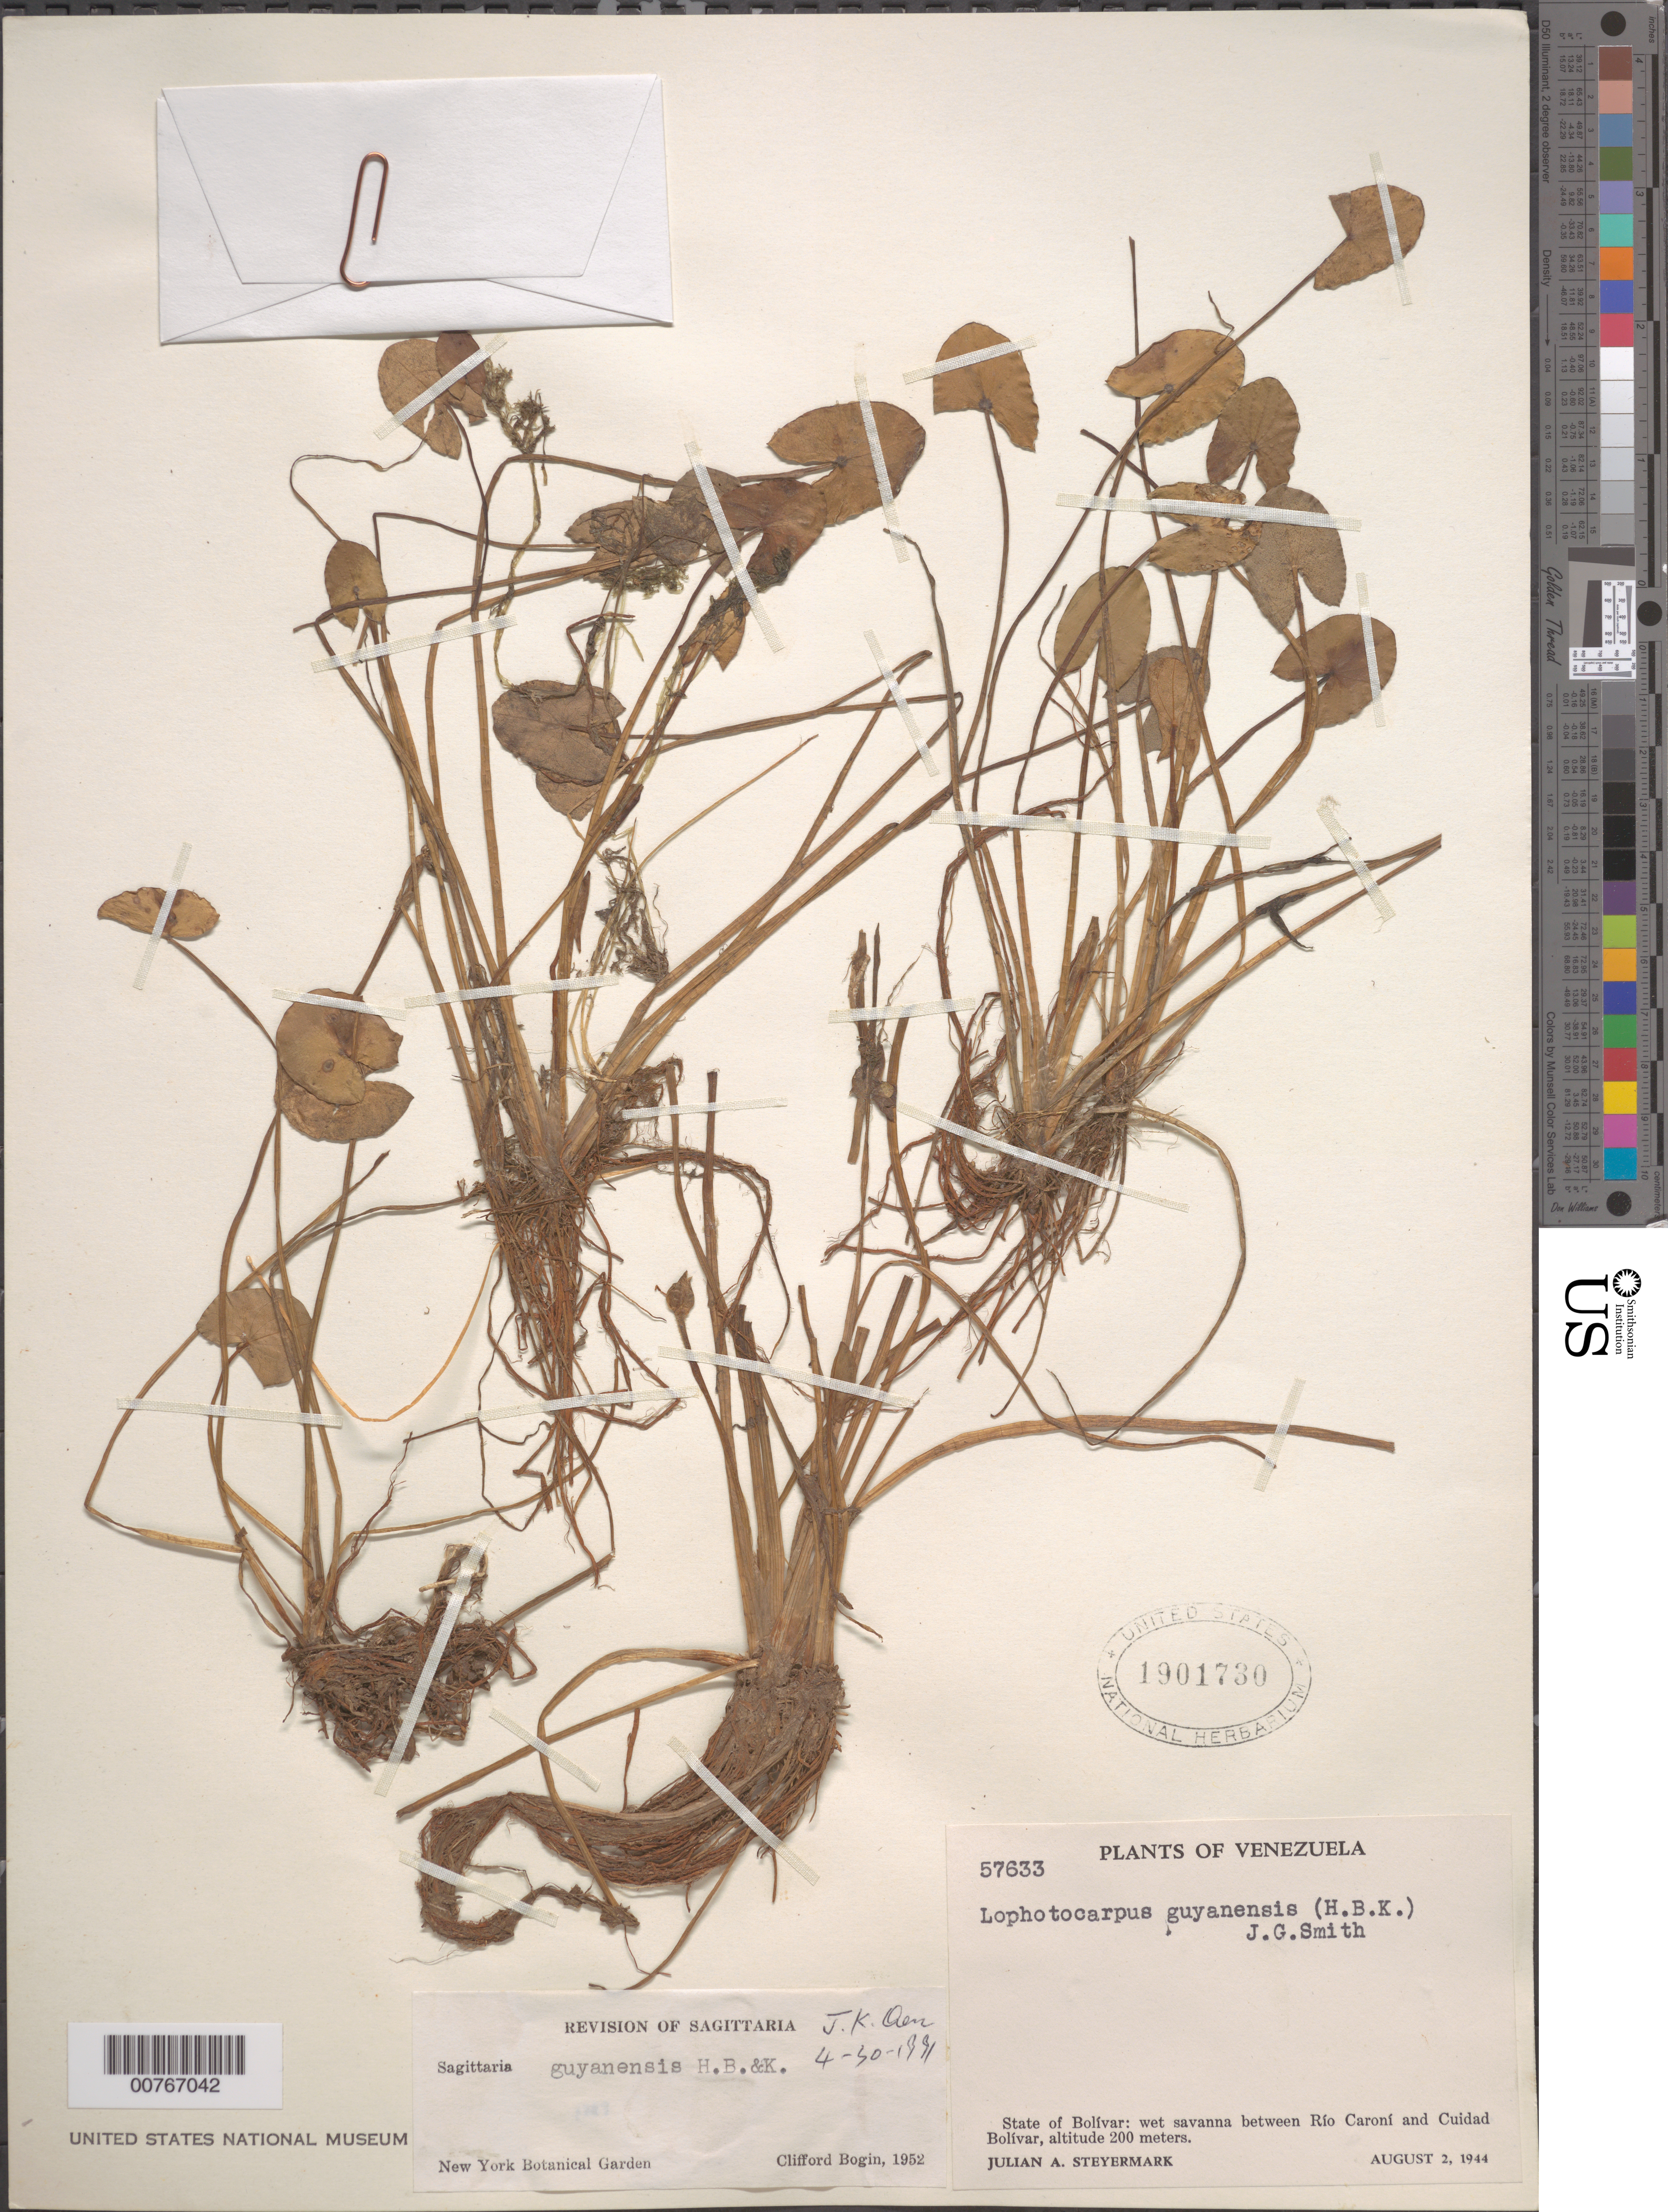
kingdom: Plantae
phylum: Tracheophyta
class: Liliopsida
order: Alismatales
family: Alismataceae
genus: Echinodorus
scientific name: Echinodorus guianensis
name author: (Kunth) Griseb.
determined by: Chen, J. K.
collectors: J. Steyermark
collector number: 57633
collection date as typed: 2-Aug-44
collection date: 1944-08-02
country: Venezuela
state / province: Bolívar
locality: Río Caroní, between Río and Ciudad Bolívar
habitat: Savanna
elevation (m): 200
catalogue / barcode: US 1901730